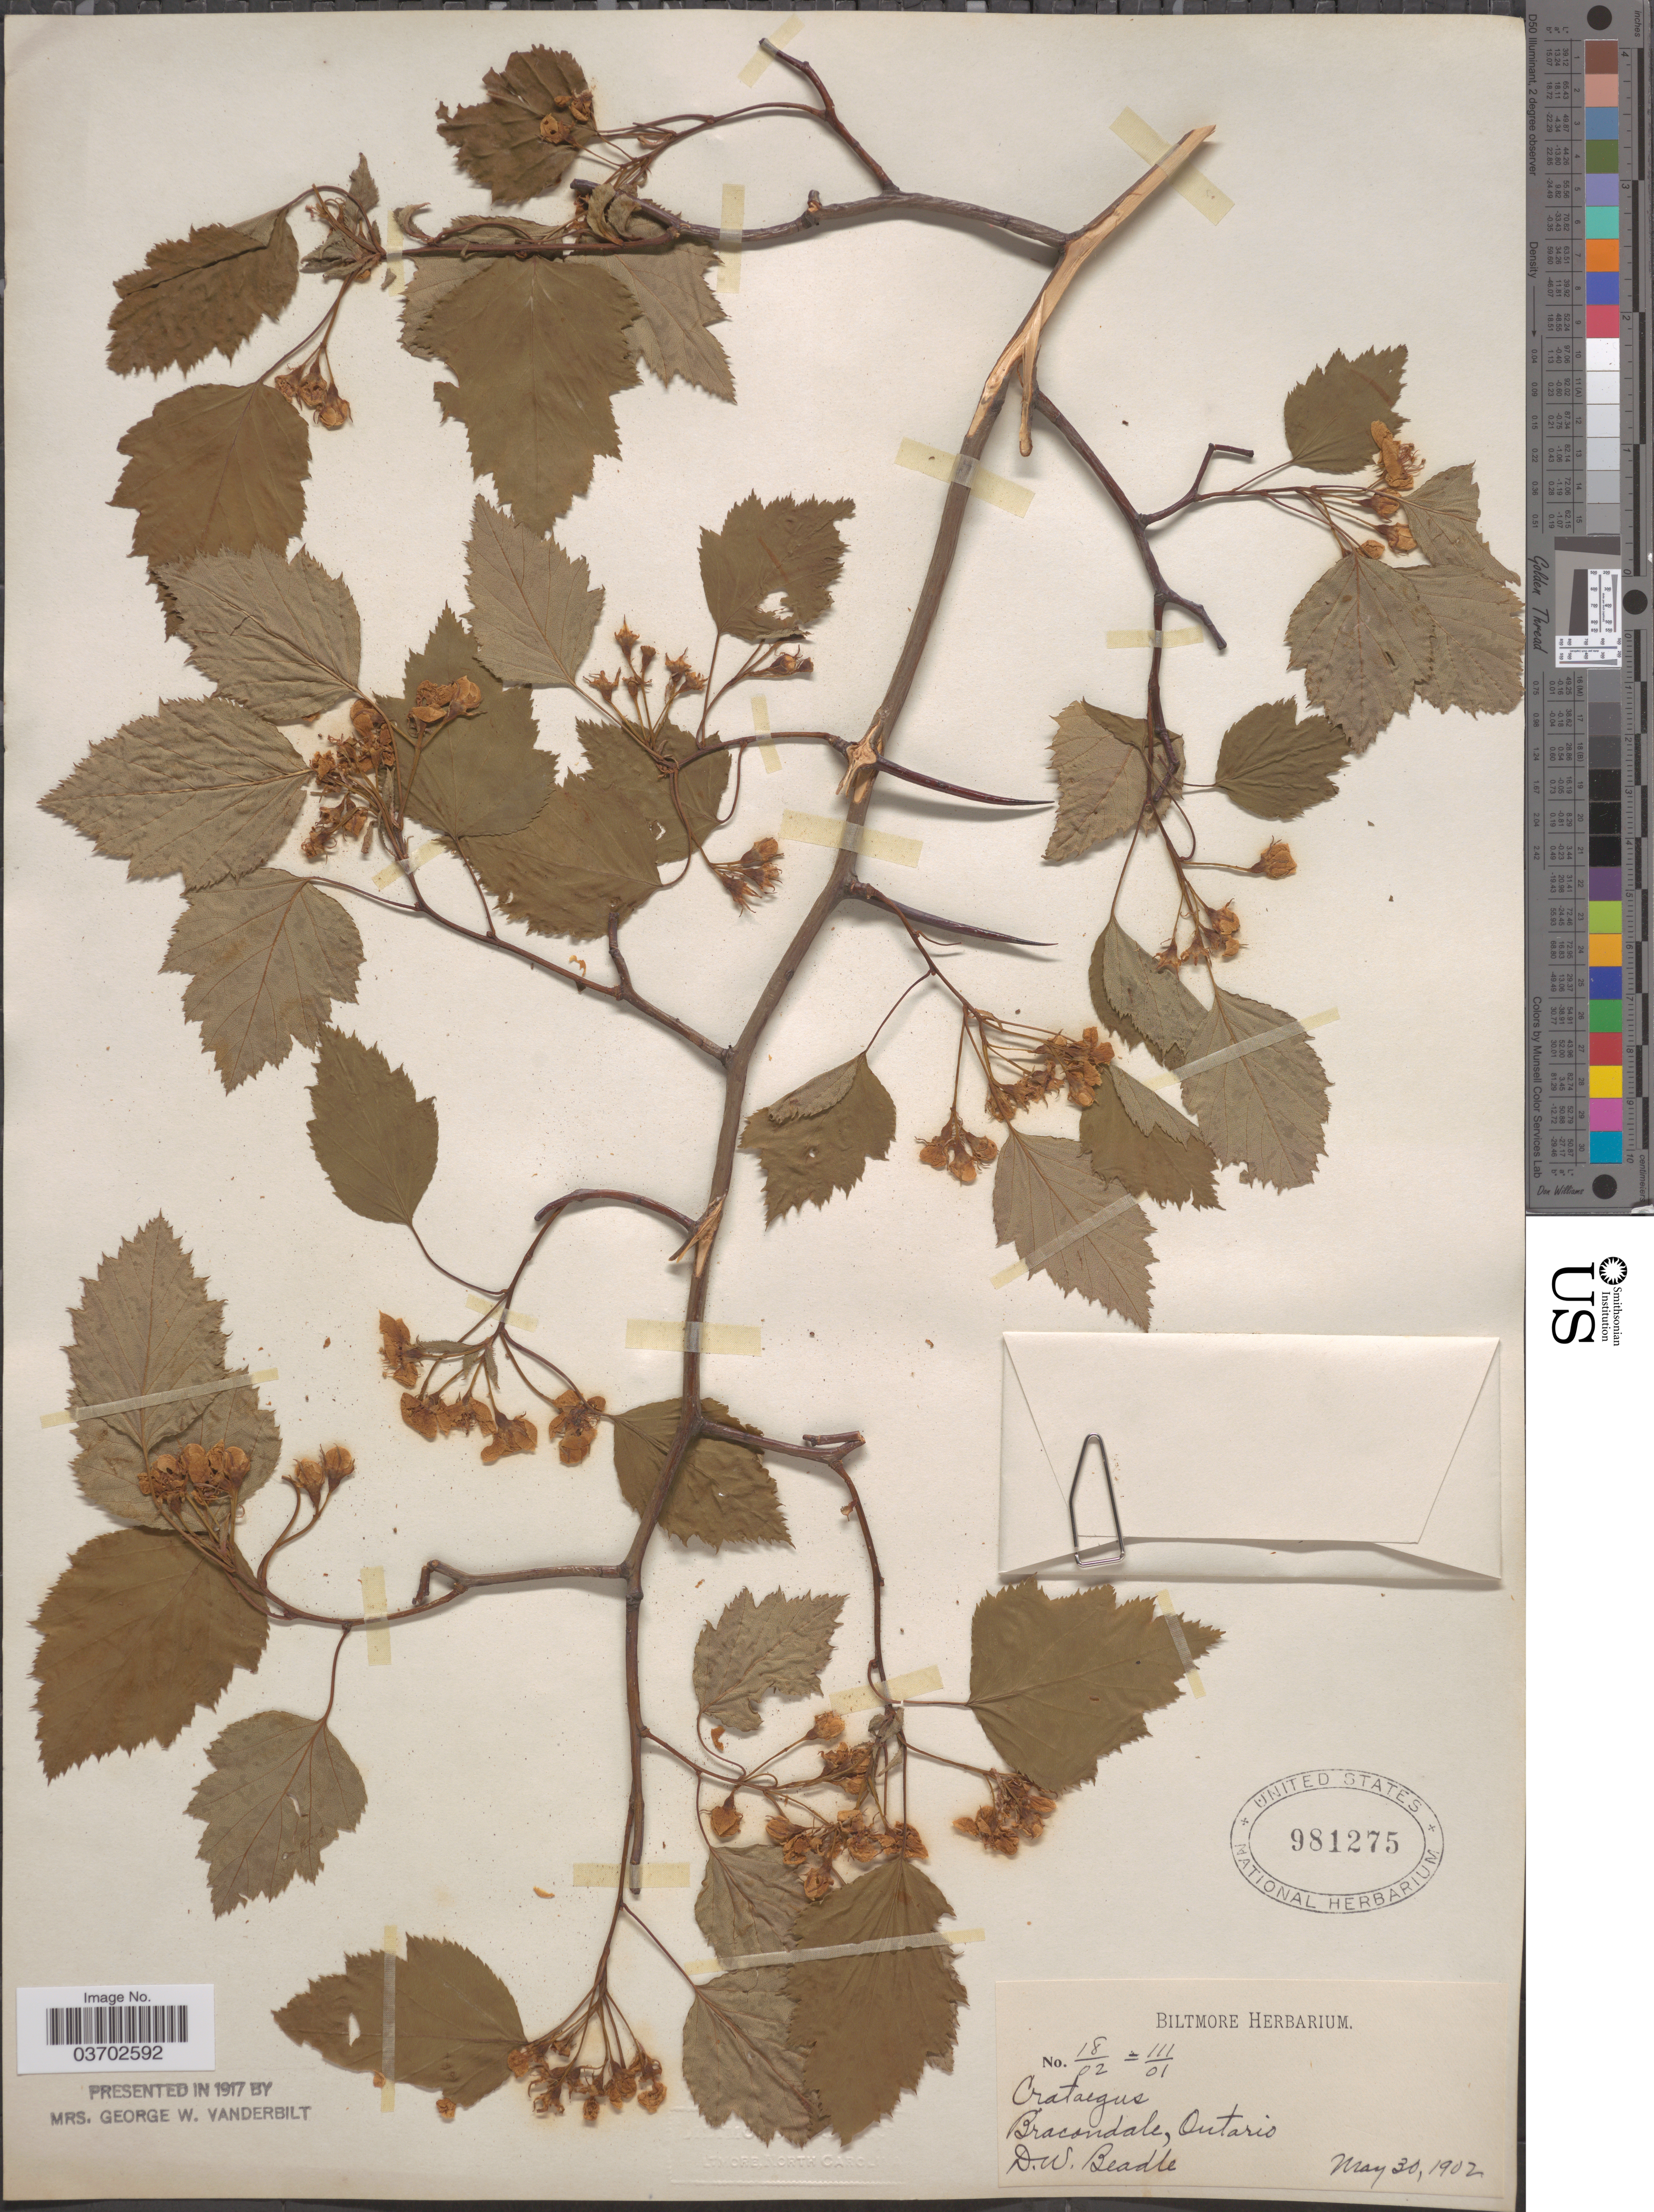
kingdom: Plantae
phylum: Tracheophyta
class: Magnoliopsida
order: Rosales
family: Rosaceae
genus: Crataegus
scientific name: Crataegus sp.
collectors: D. Beadle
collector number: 18/02=111/01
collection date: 1902-05-30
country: Canada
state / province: Ontario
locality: Bracondale.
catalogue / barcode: US 981275